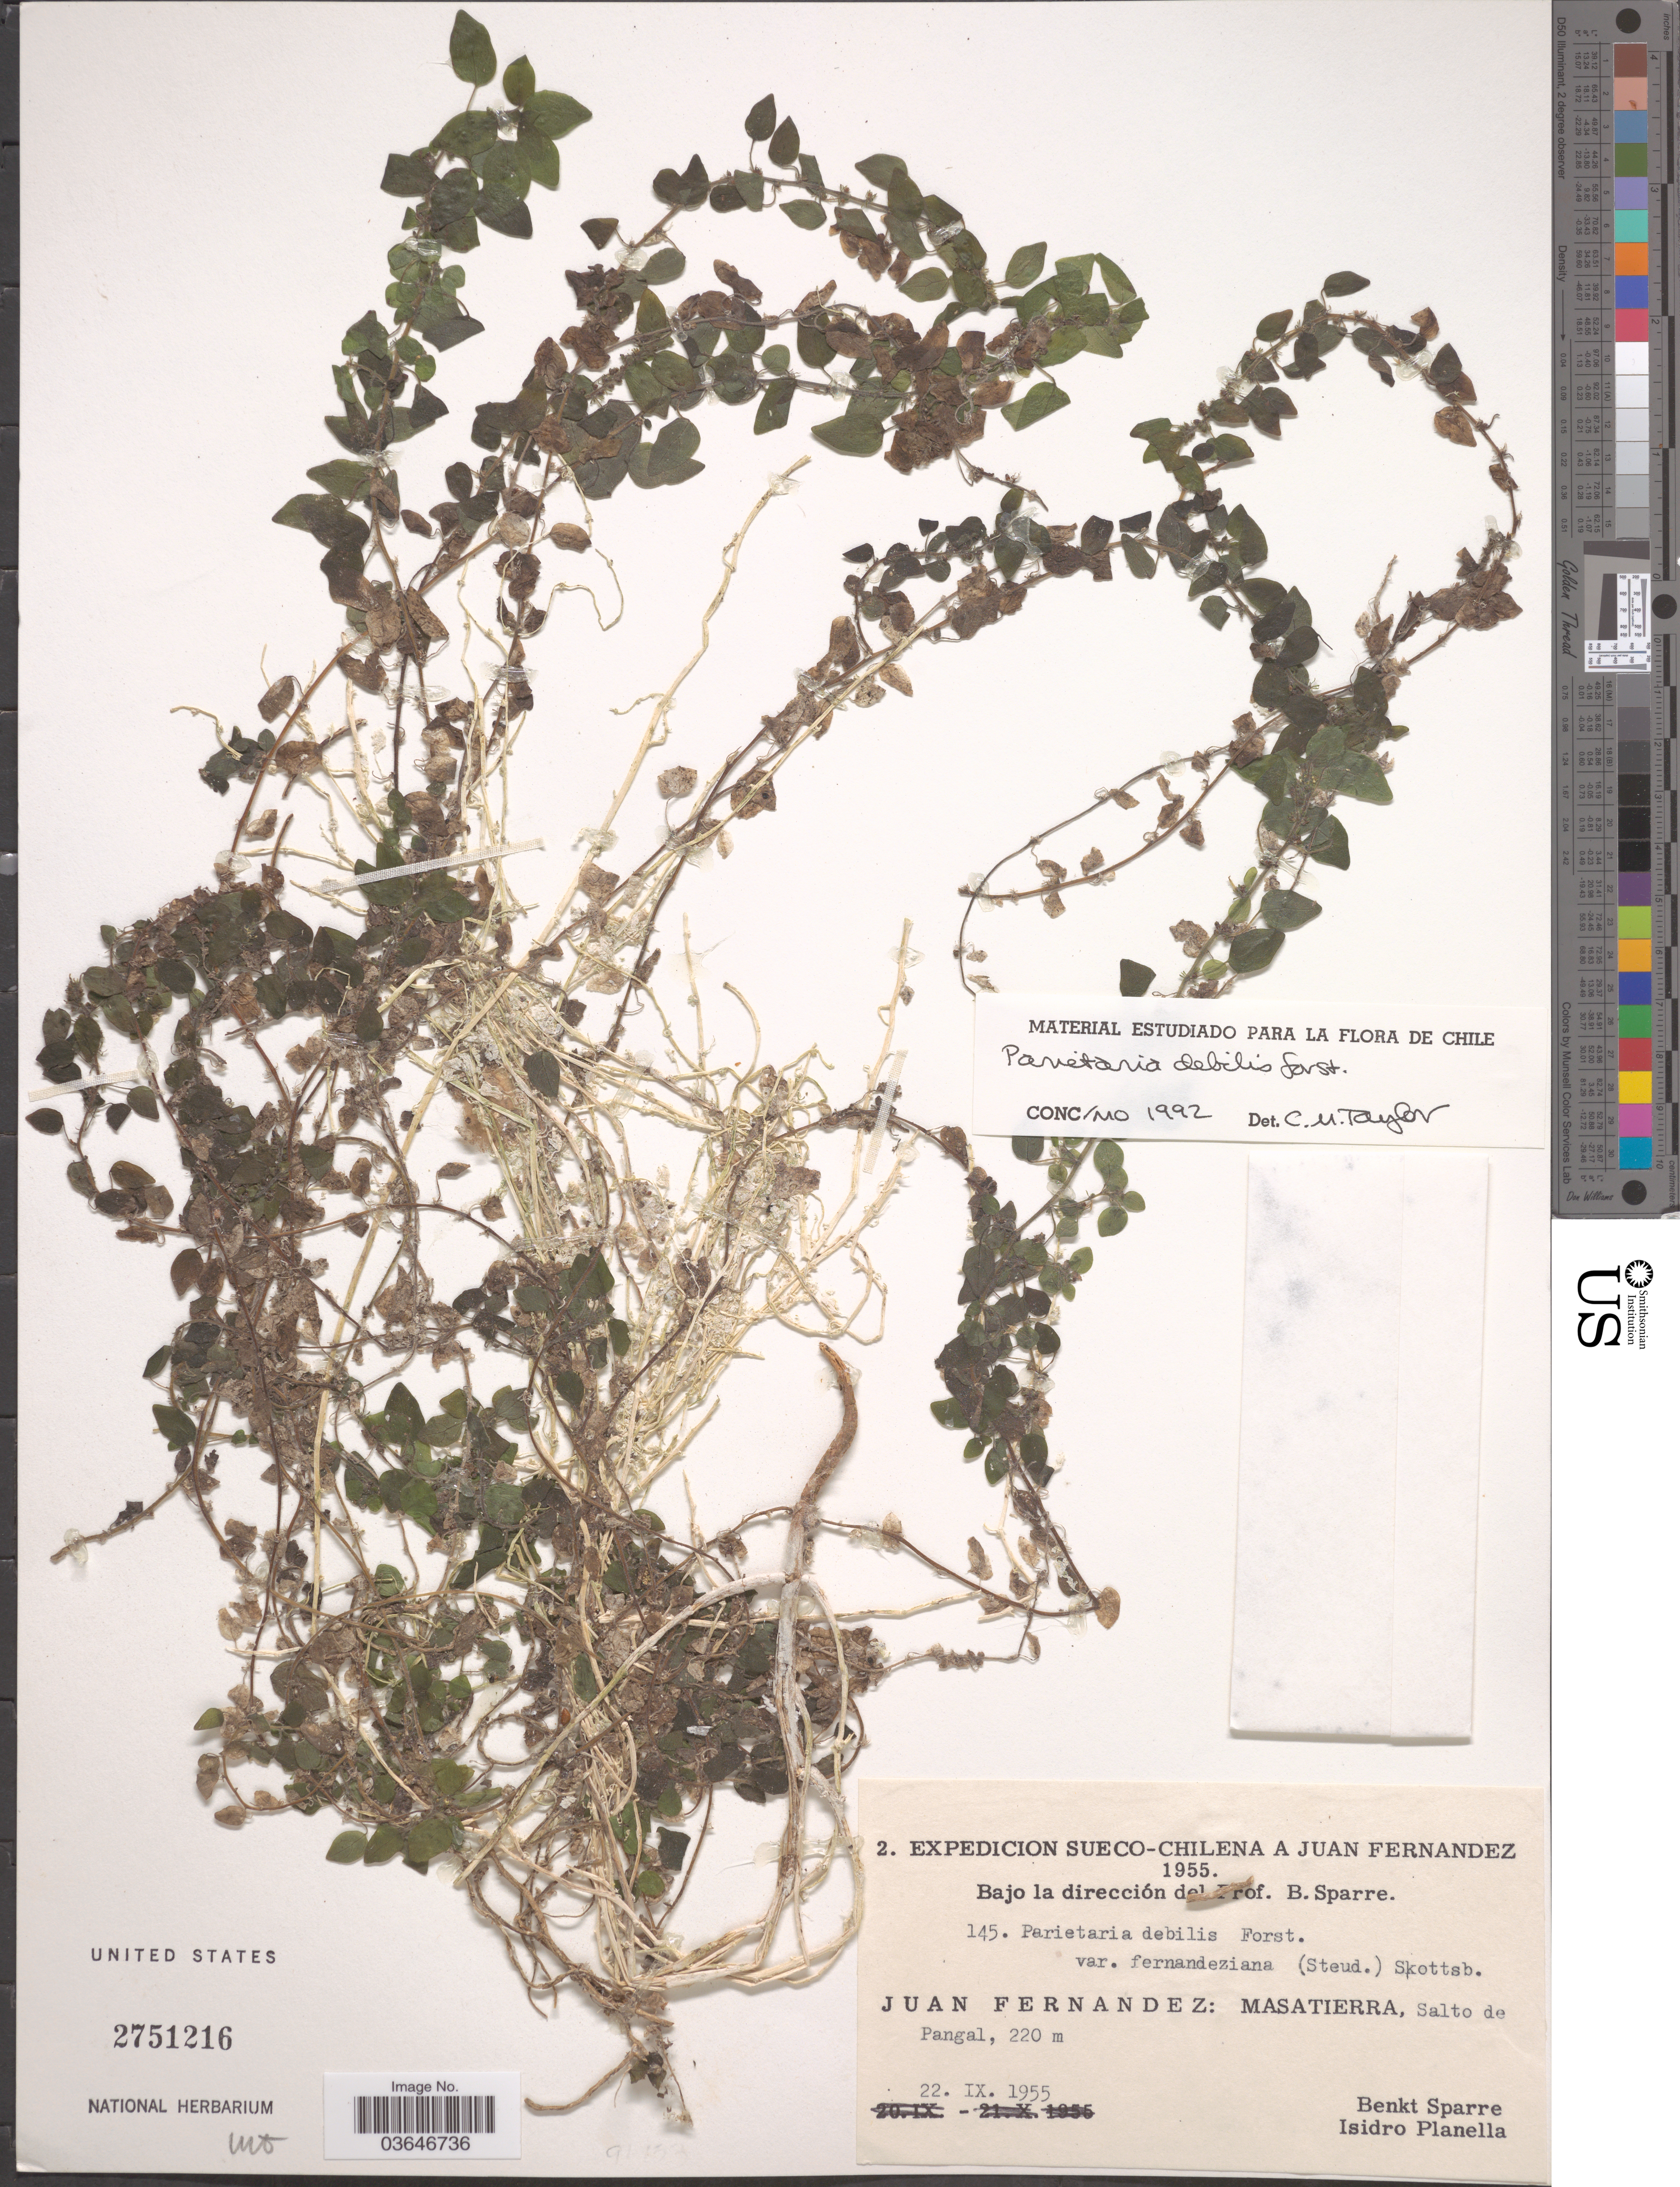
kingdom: Plantae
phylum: Tracheophyta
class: Magnoliopsida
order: Rosales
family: Urticaceae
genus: Parietaria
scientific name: Parietaria debilis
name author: G. Forst.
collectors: B. Sparre & I. Planella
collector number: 145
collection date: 1955-09-22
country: Chile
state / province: Valparaíso (V)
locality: Juan Fernandez: Masatierra, Salto de Pangal.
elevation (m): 220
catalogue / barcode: US 2751216